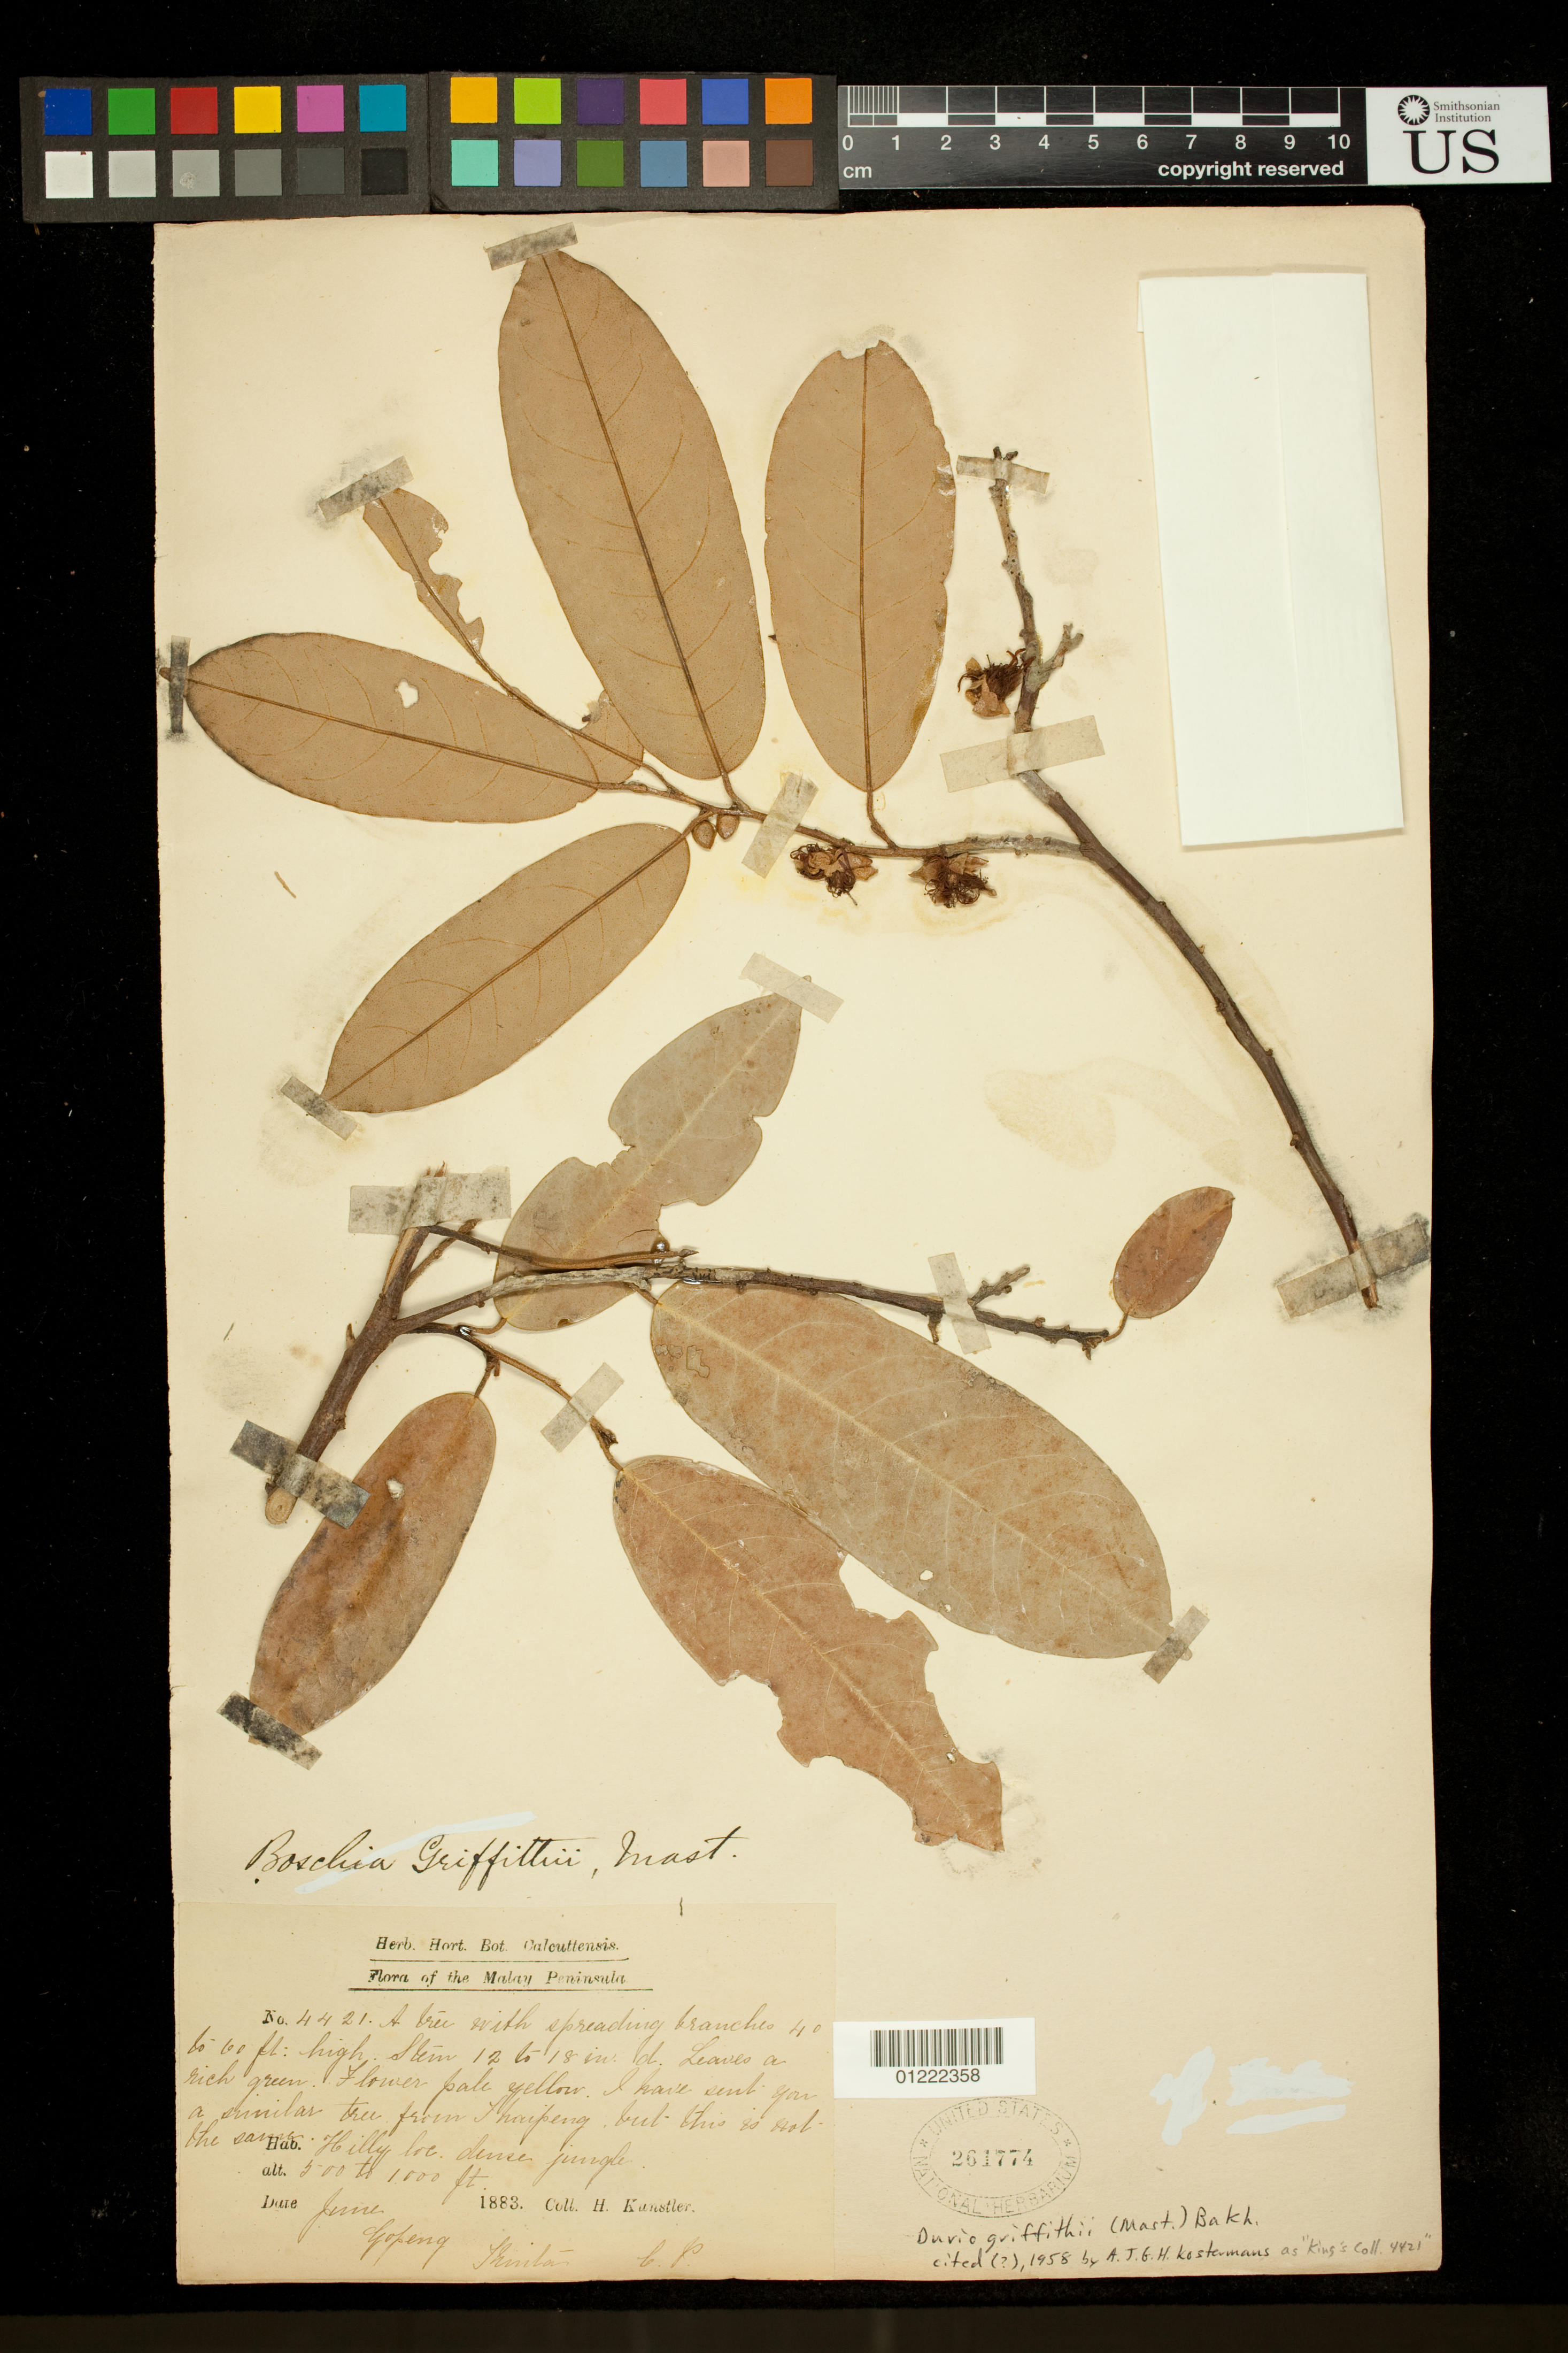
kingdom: Plantae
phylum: Tracheophyta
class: Magnoliopsida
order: Malvales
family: Malvaceae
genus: Boschia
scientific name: Boschia griffithii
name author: Mast.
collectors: H. H. Kunstler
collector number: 4421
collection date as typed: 1883-06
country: Malaysia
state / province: Perak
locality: Hilly loc. dense jungle. Gopeng.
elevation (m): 152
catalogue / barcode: US 261774